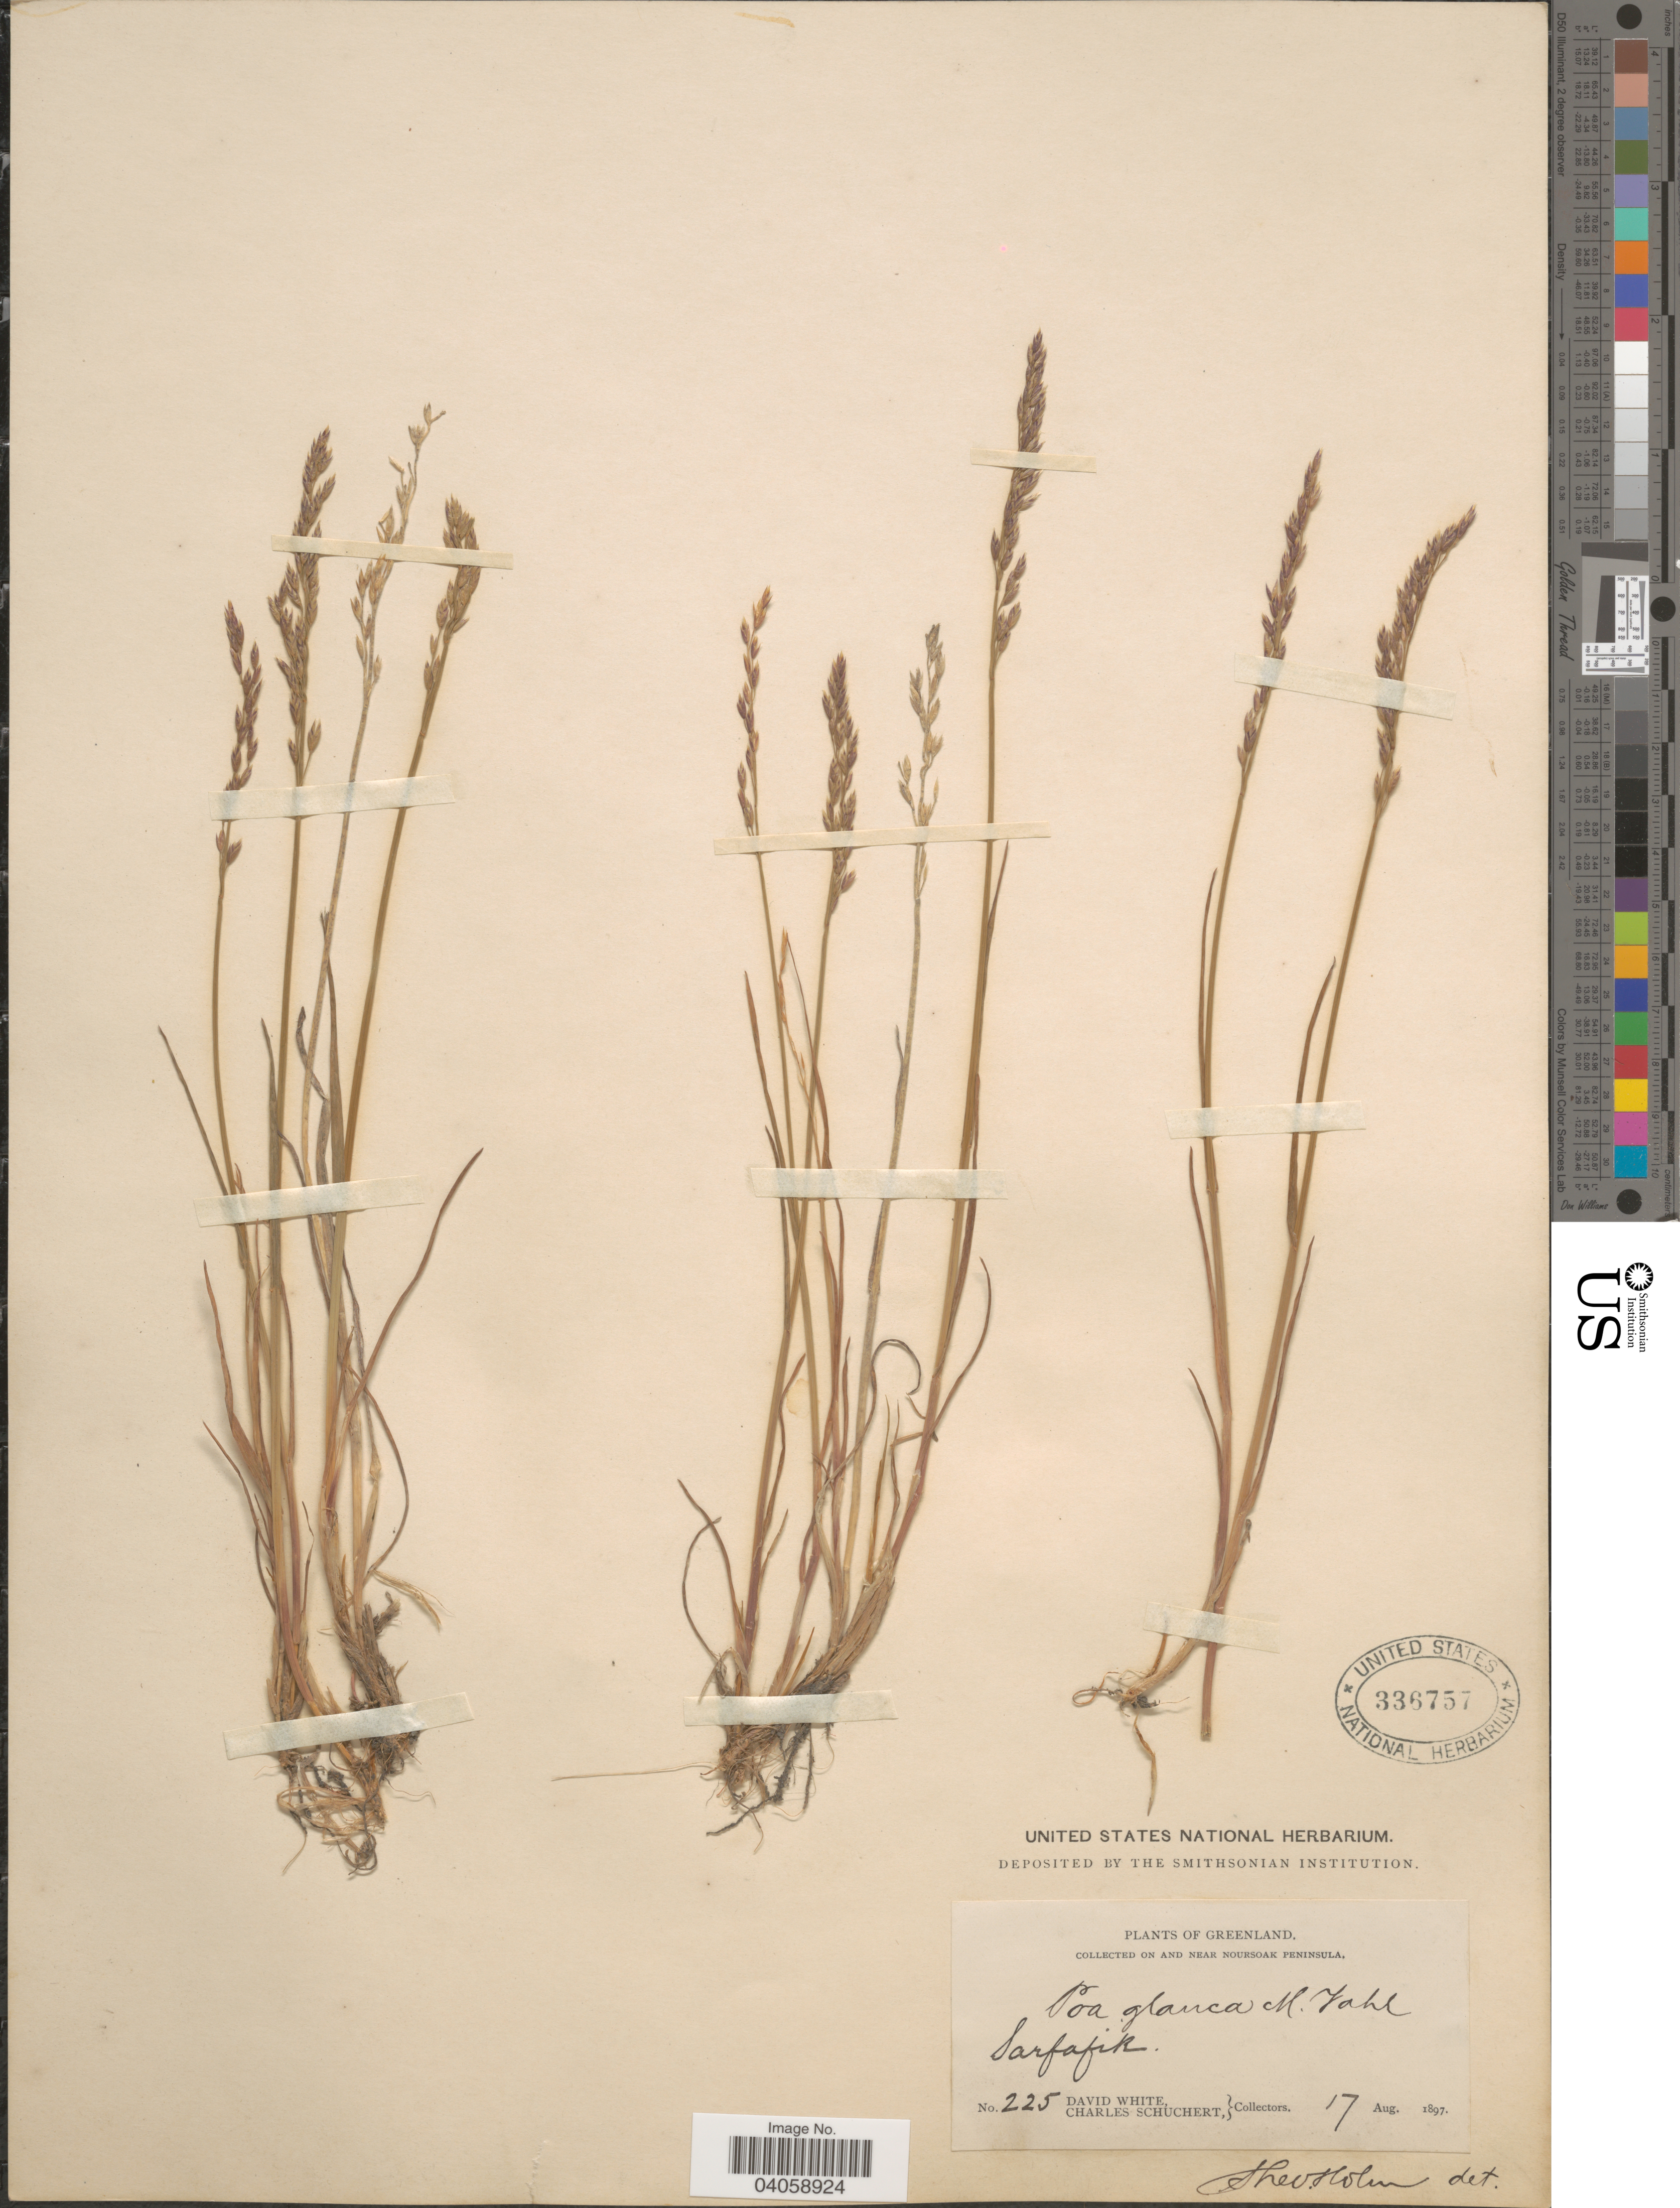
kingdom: Plantae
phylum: Tracheophyta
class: Liliopsida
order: Poales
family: Poaceae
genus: Poa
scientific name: Poa glauca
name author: Vahl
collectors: D. White & C. Schuchert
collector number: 225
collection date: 1897-08-17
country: Greenland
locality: On and near Noursoak Peninsula. Sarfafik.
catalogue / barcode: US 336757